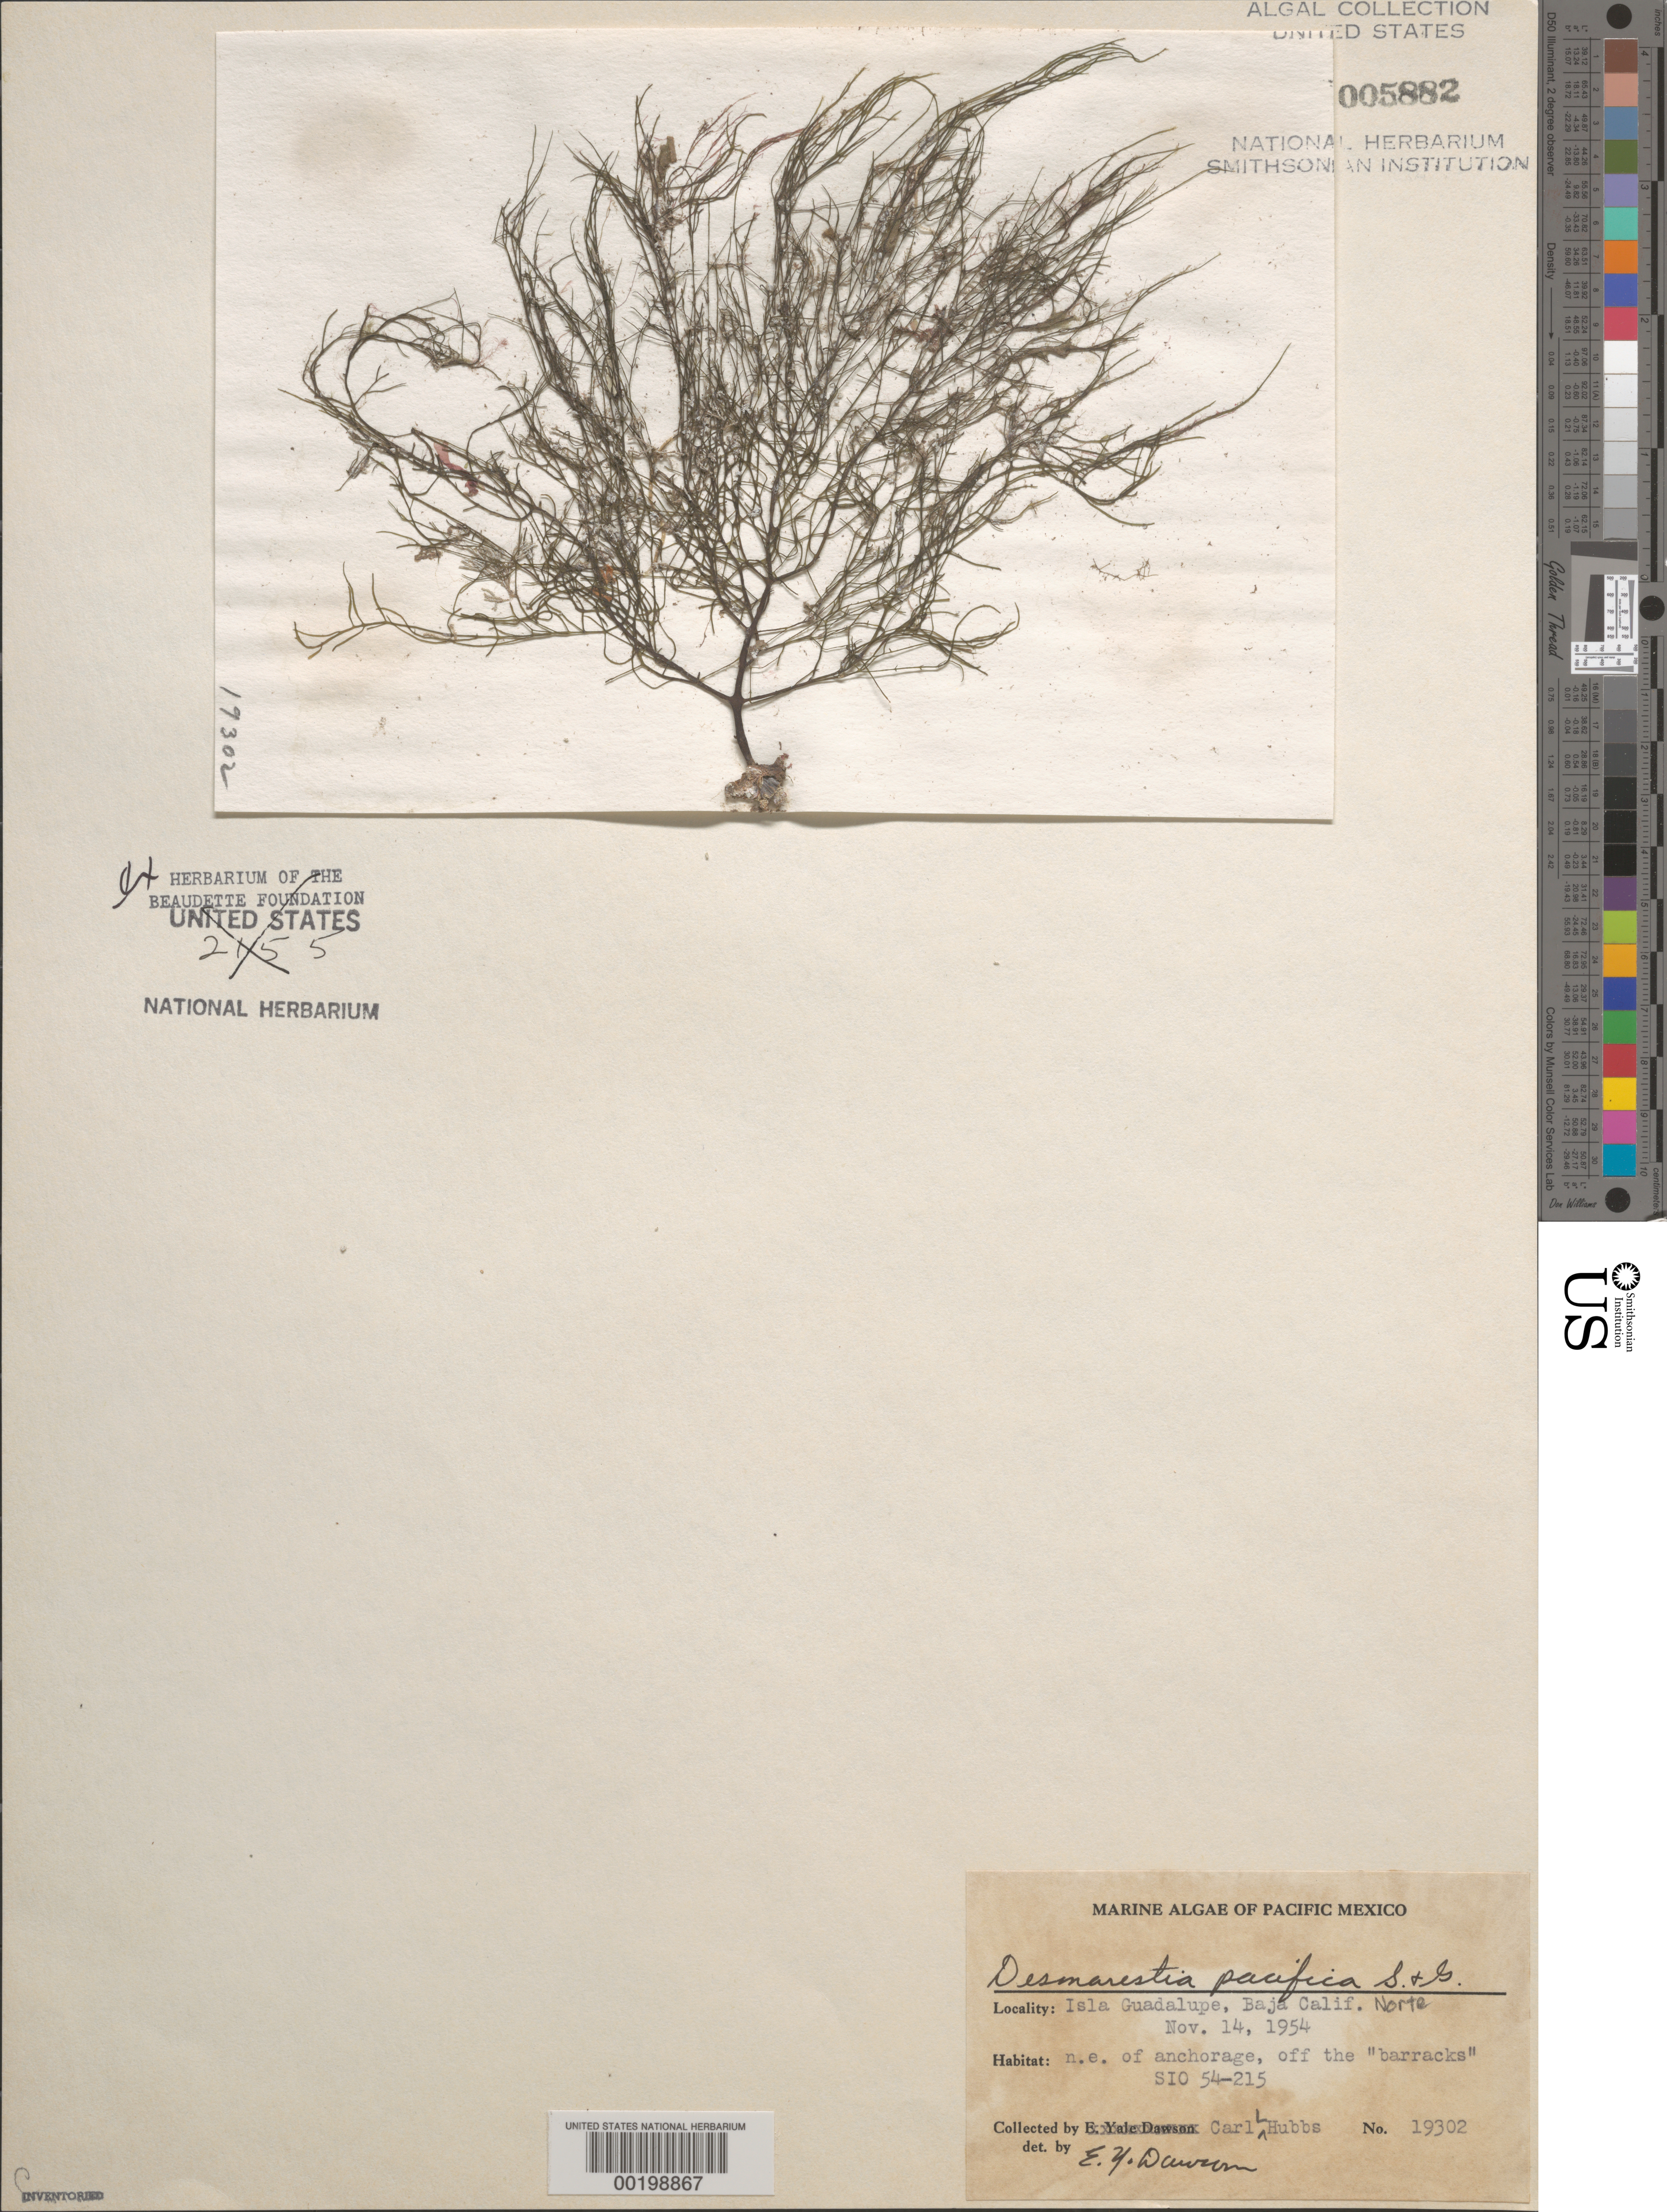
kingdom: Chromista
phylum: Ochrophyta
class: Phaeophyceae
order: Desmarestiales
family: Desmarestiaceae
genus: Desmarestia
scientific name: Desmarestia viridis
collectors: C. Hubbs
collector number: EYD 19302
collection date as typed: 14 Nov 1954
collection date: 1954-11-14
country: Mexico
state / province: Baja California Norte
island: Isla Guadalupe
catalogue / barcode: US 5882